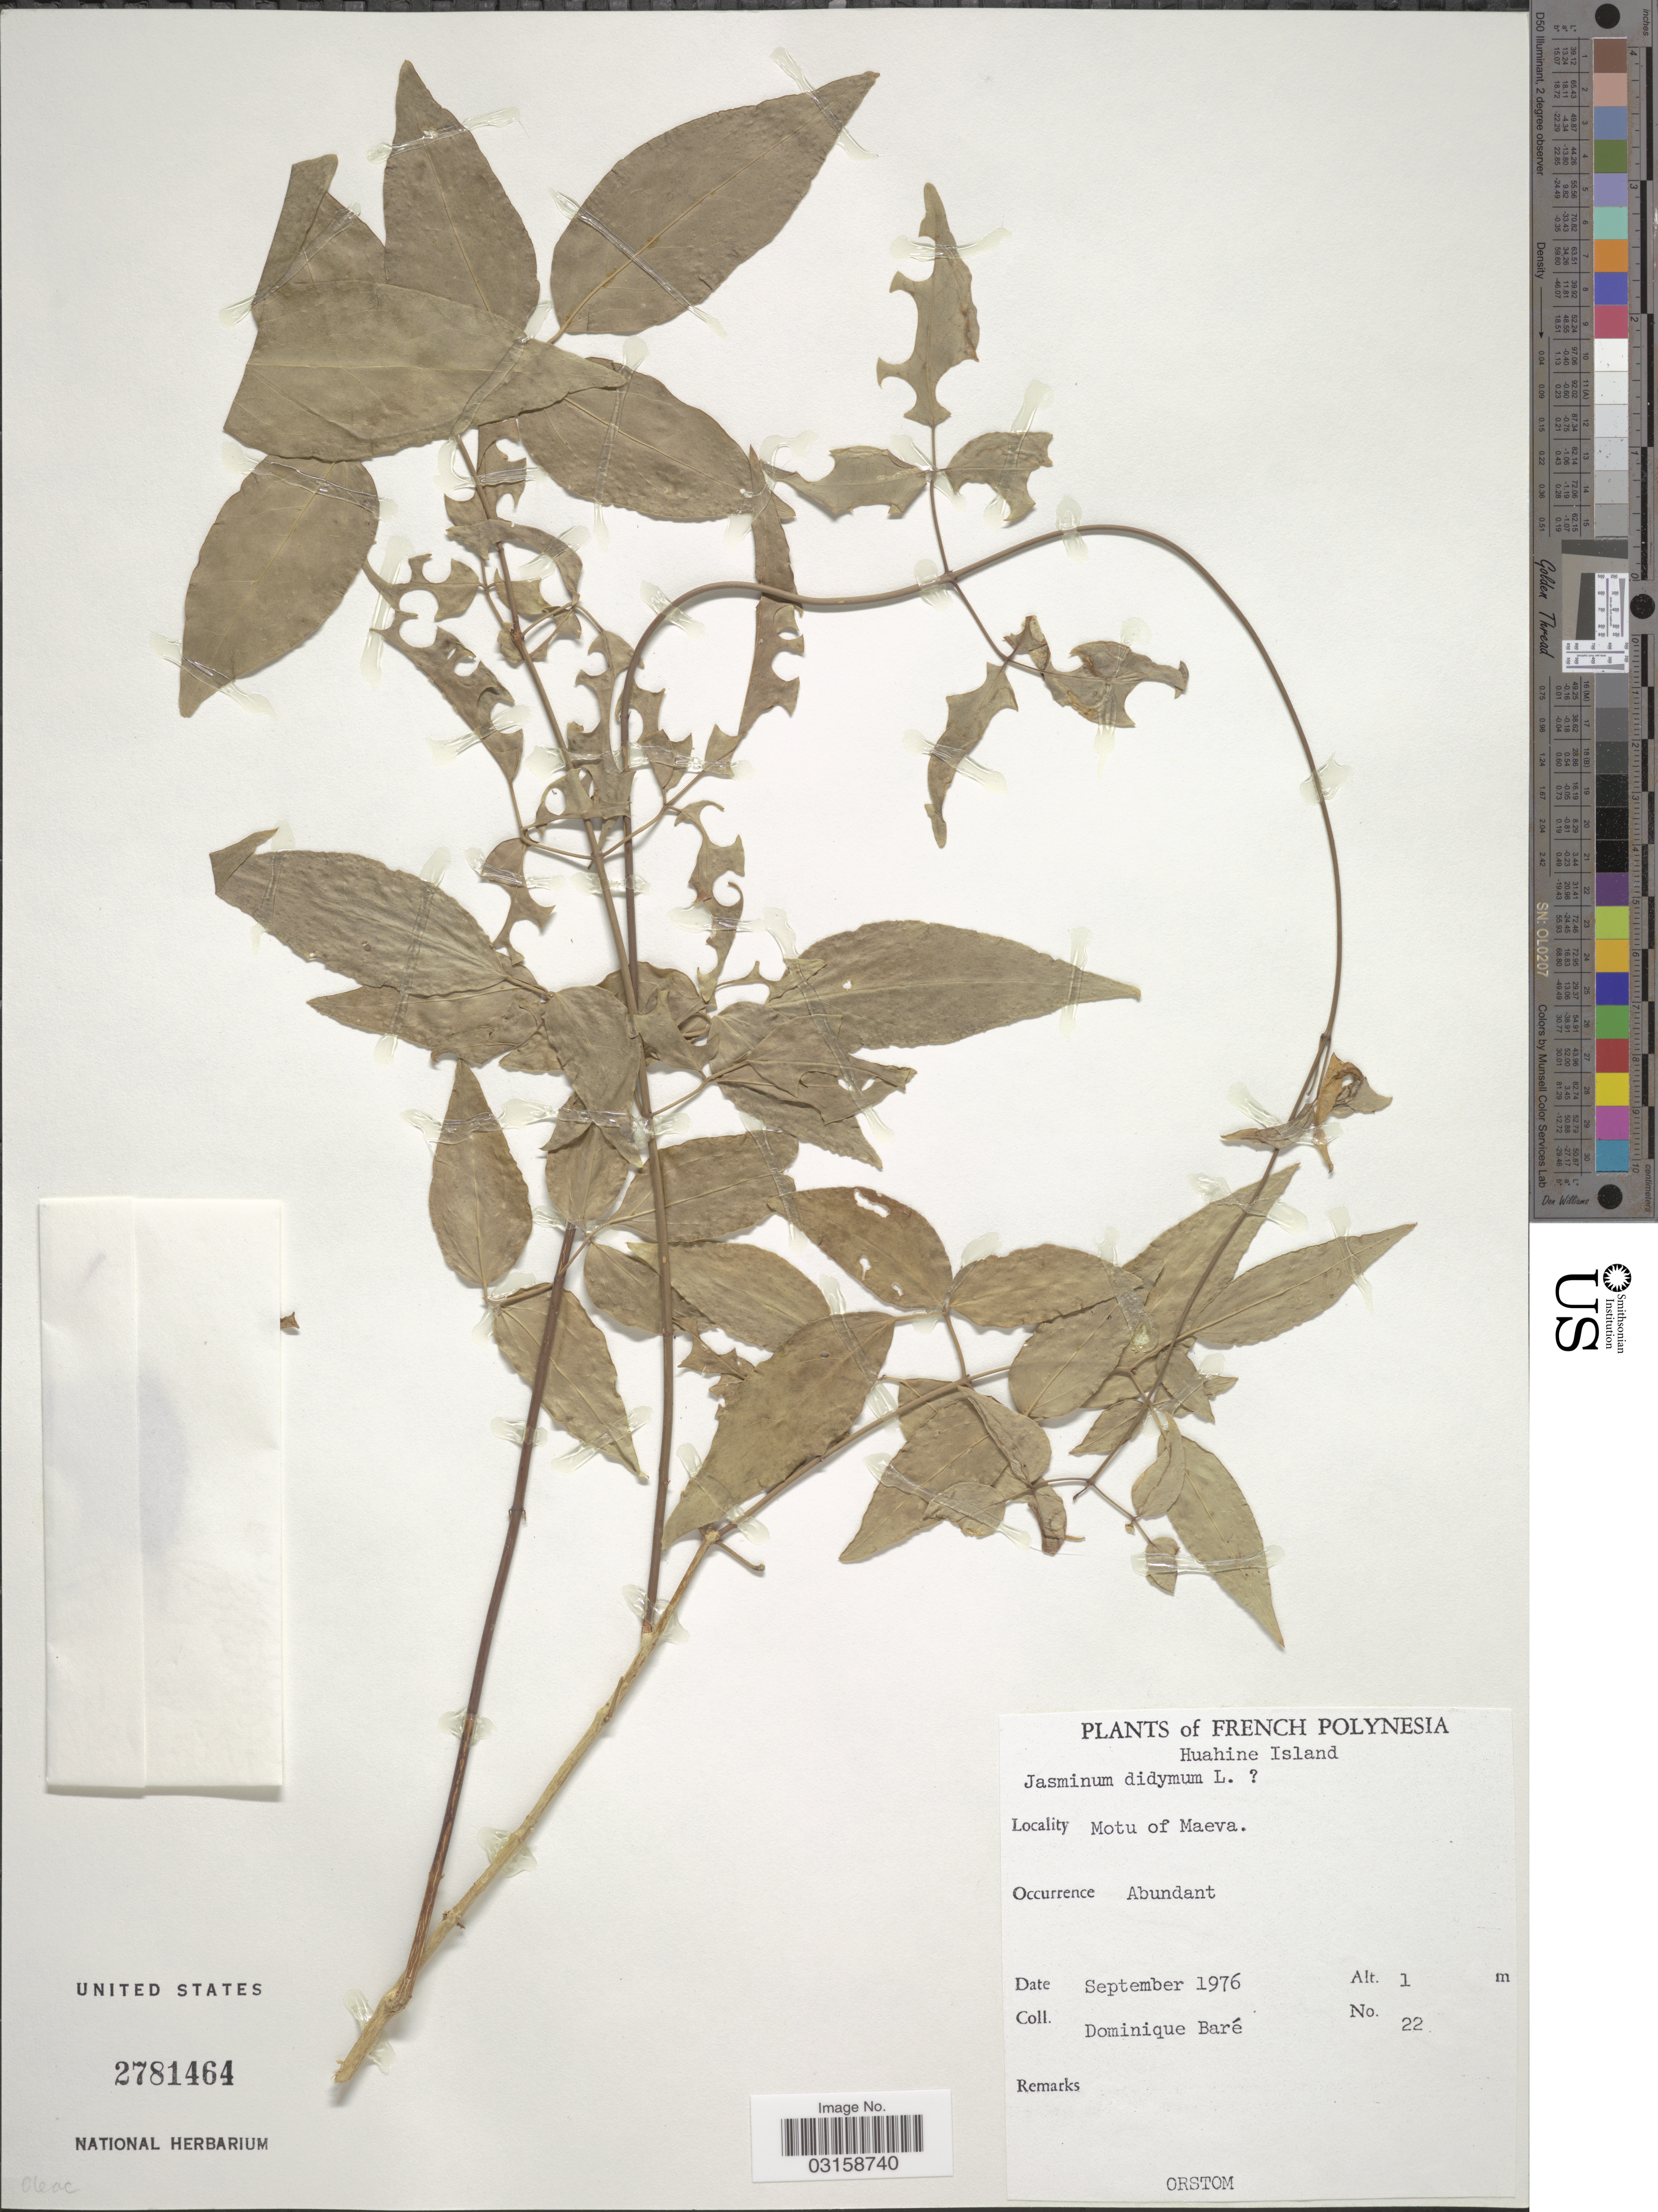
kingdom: Plantae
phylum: Tracheophyta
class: Magnoliopsida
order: Lamiales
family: Oleaceae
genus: Jasminum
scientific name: Jasminum didymum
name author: G. Forst.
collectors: D. Baré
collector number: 22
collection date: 1976-09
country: French Polynesia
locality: Huahine Island. Motu of Maeva.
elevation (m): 1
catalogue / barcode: US 2781464